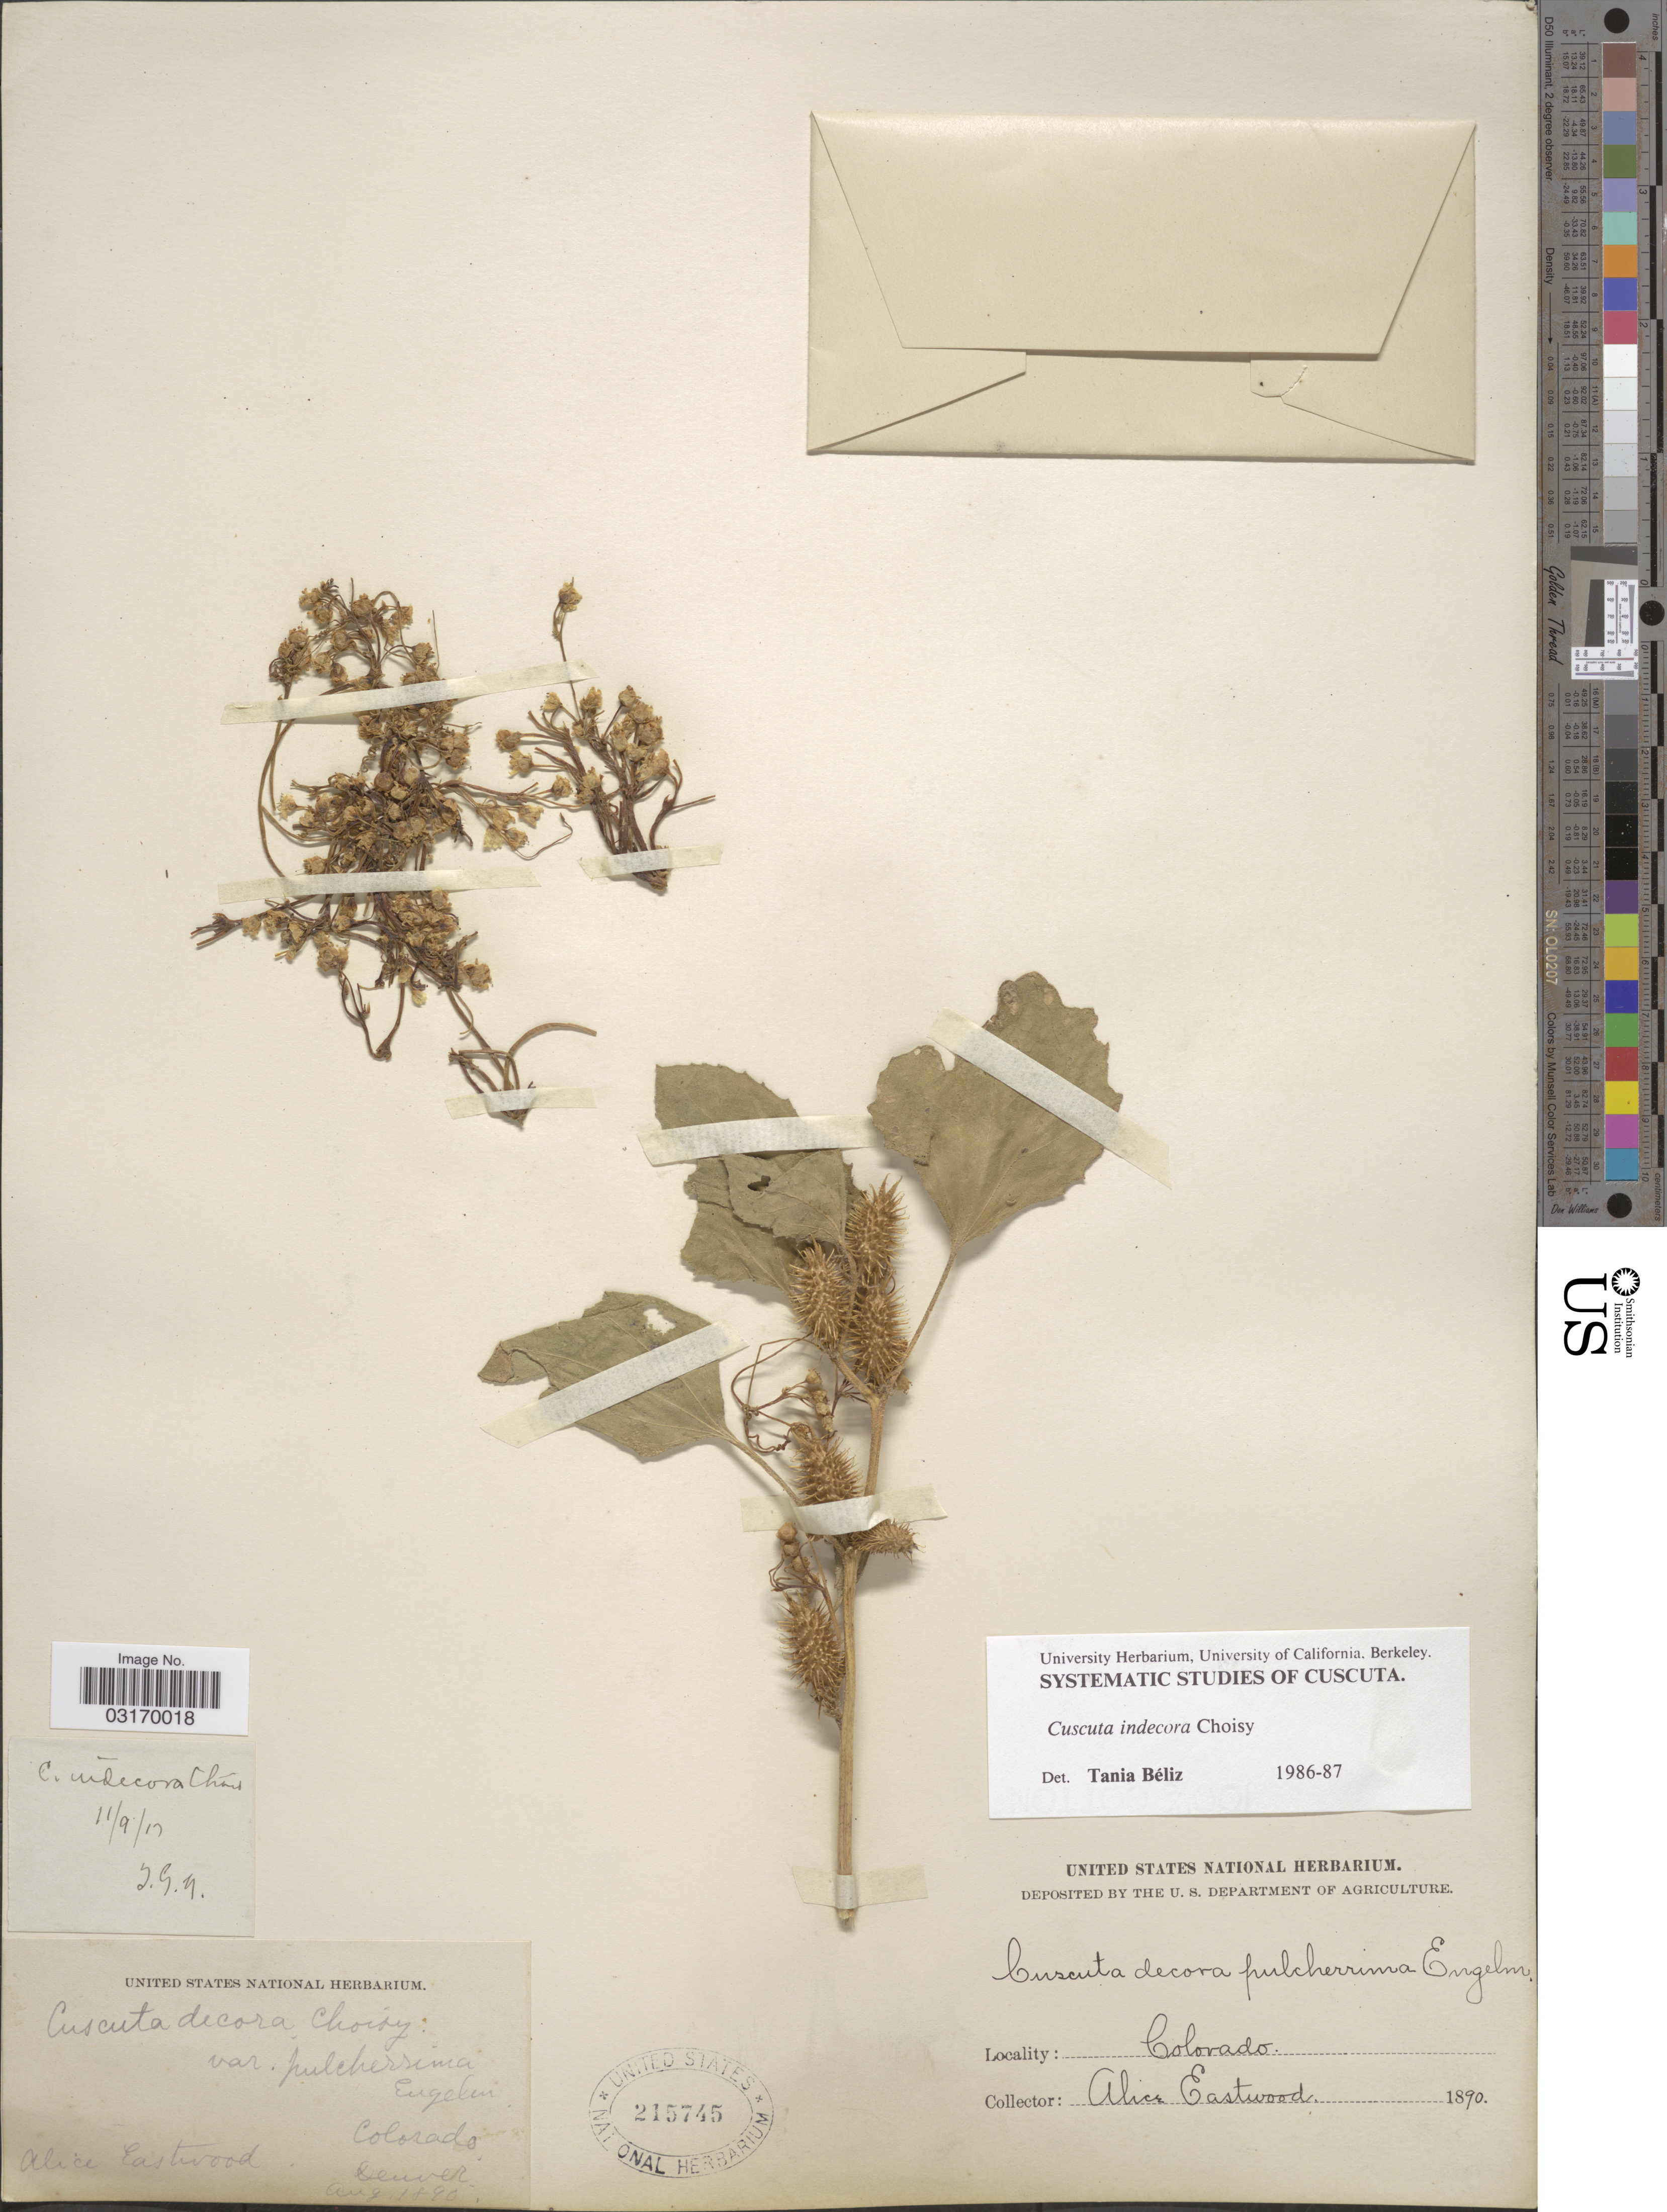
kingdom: Plantae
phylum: Tracheophyta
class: Magnoliopsida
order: Solanales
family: Convolvulaceae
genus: Cuscuta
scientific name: Cuscuta indecora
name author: Choisy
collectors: A. Eastwood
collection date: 1890-08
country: United States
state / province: Colorado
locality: Denver.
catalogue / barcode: US 215745